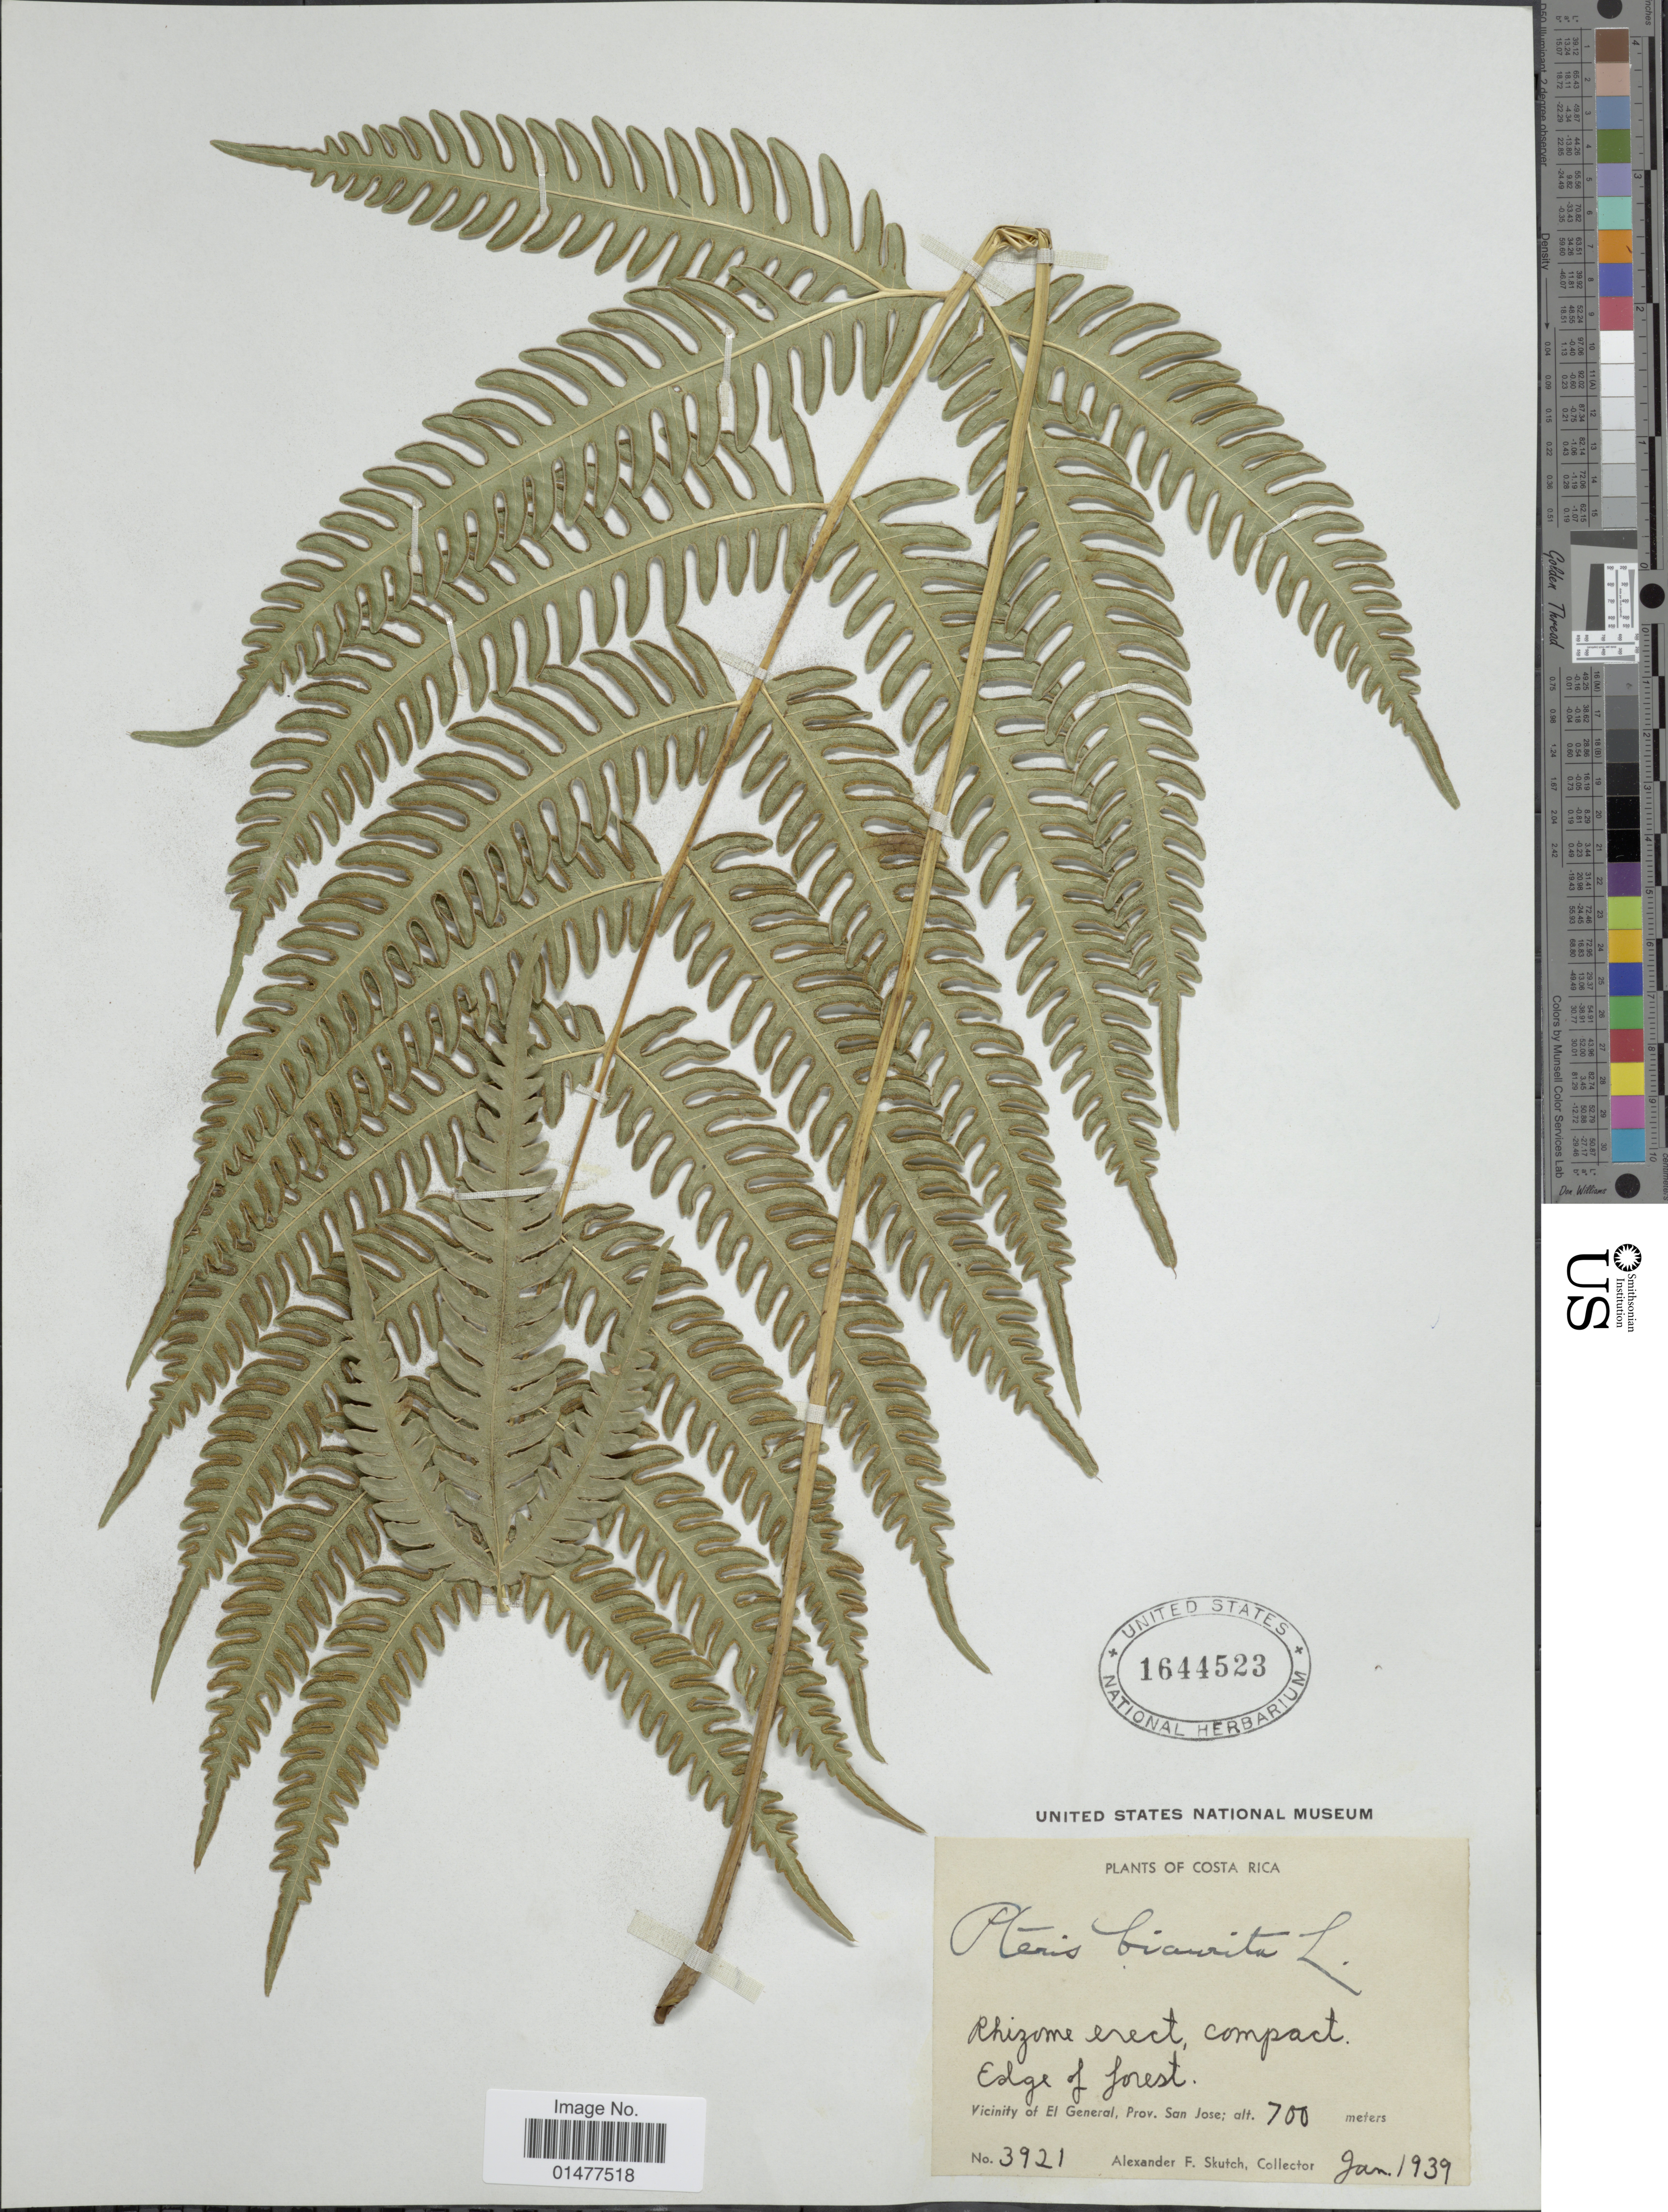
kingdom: Plantae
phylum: Tracheophyta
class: Polypodiopsida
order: Polypodiales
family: Pteridaceae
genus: Pteris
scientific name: Pteris biaurita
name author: L.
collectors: A. F. Skutch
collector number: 3921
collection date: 1939-01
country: Costa Rica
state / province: San José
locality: Vicinity of El General.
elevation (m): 700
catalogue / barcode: US 1644523